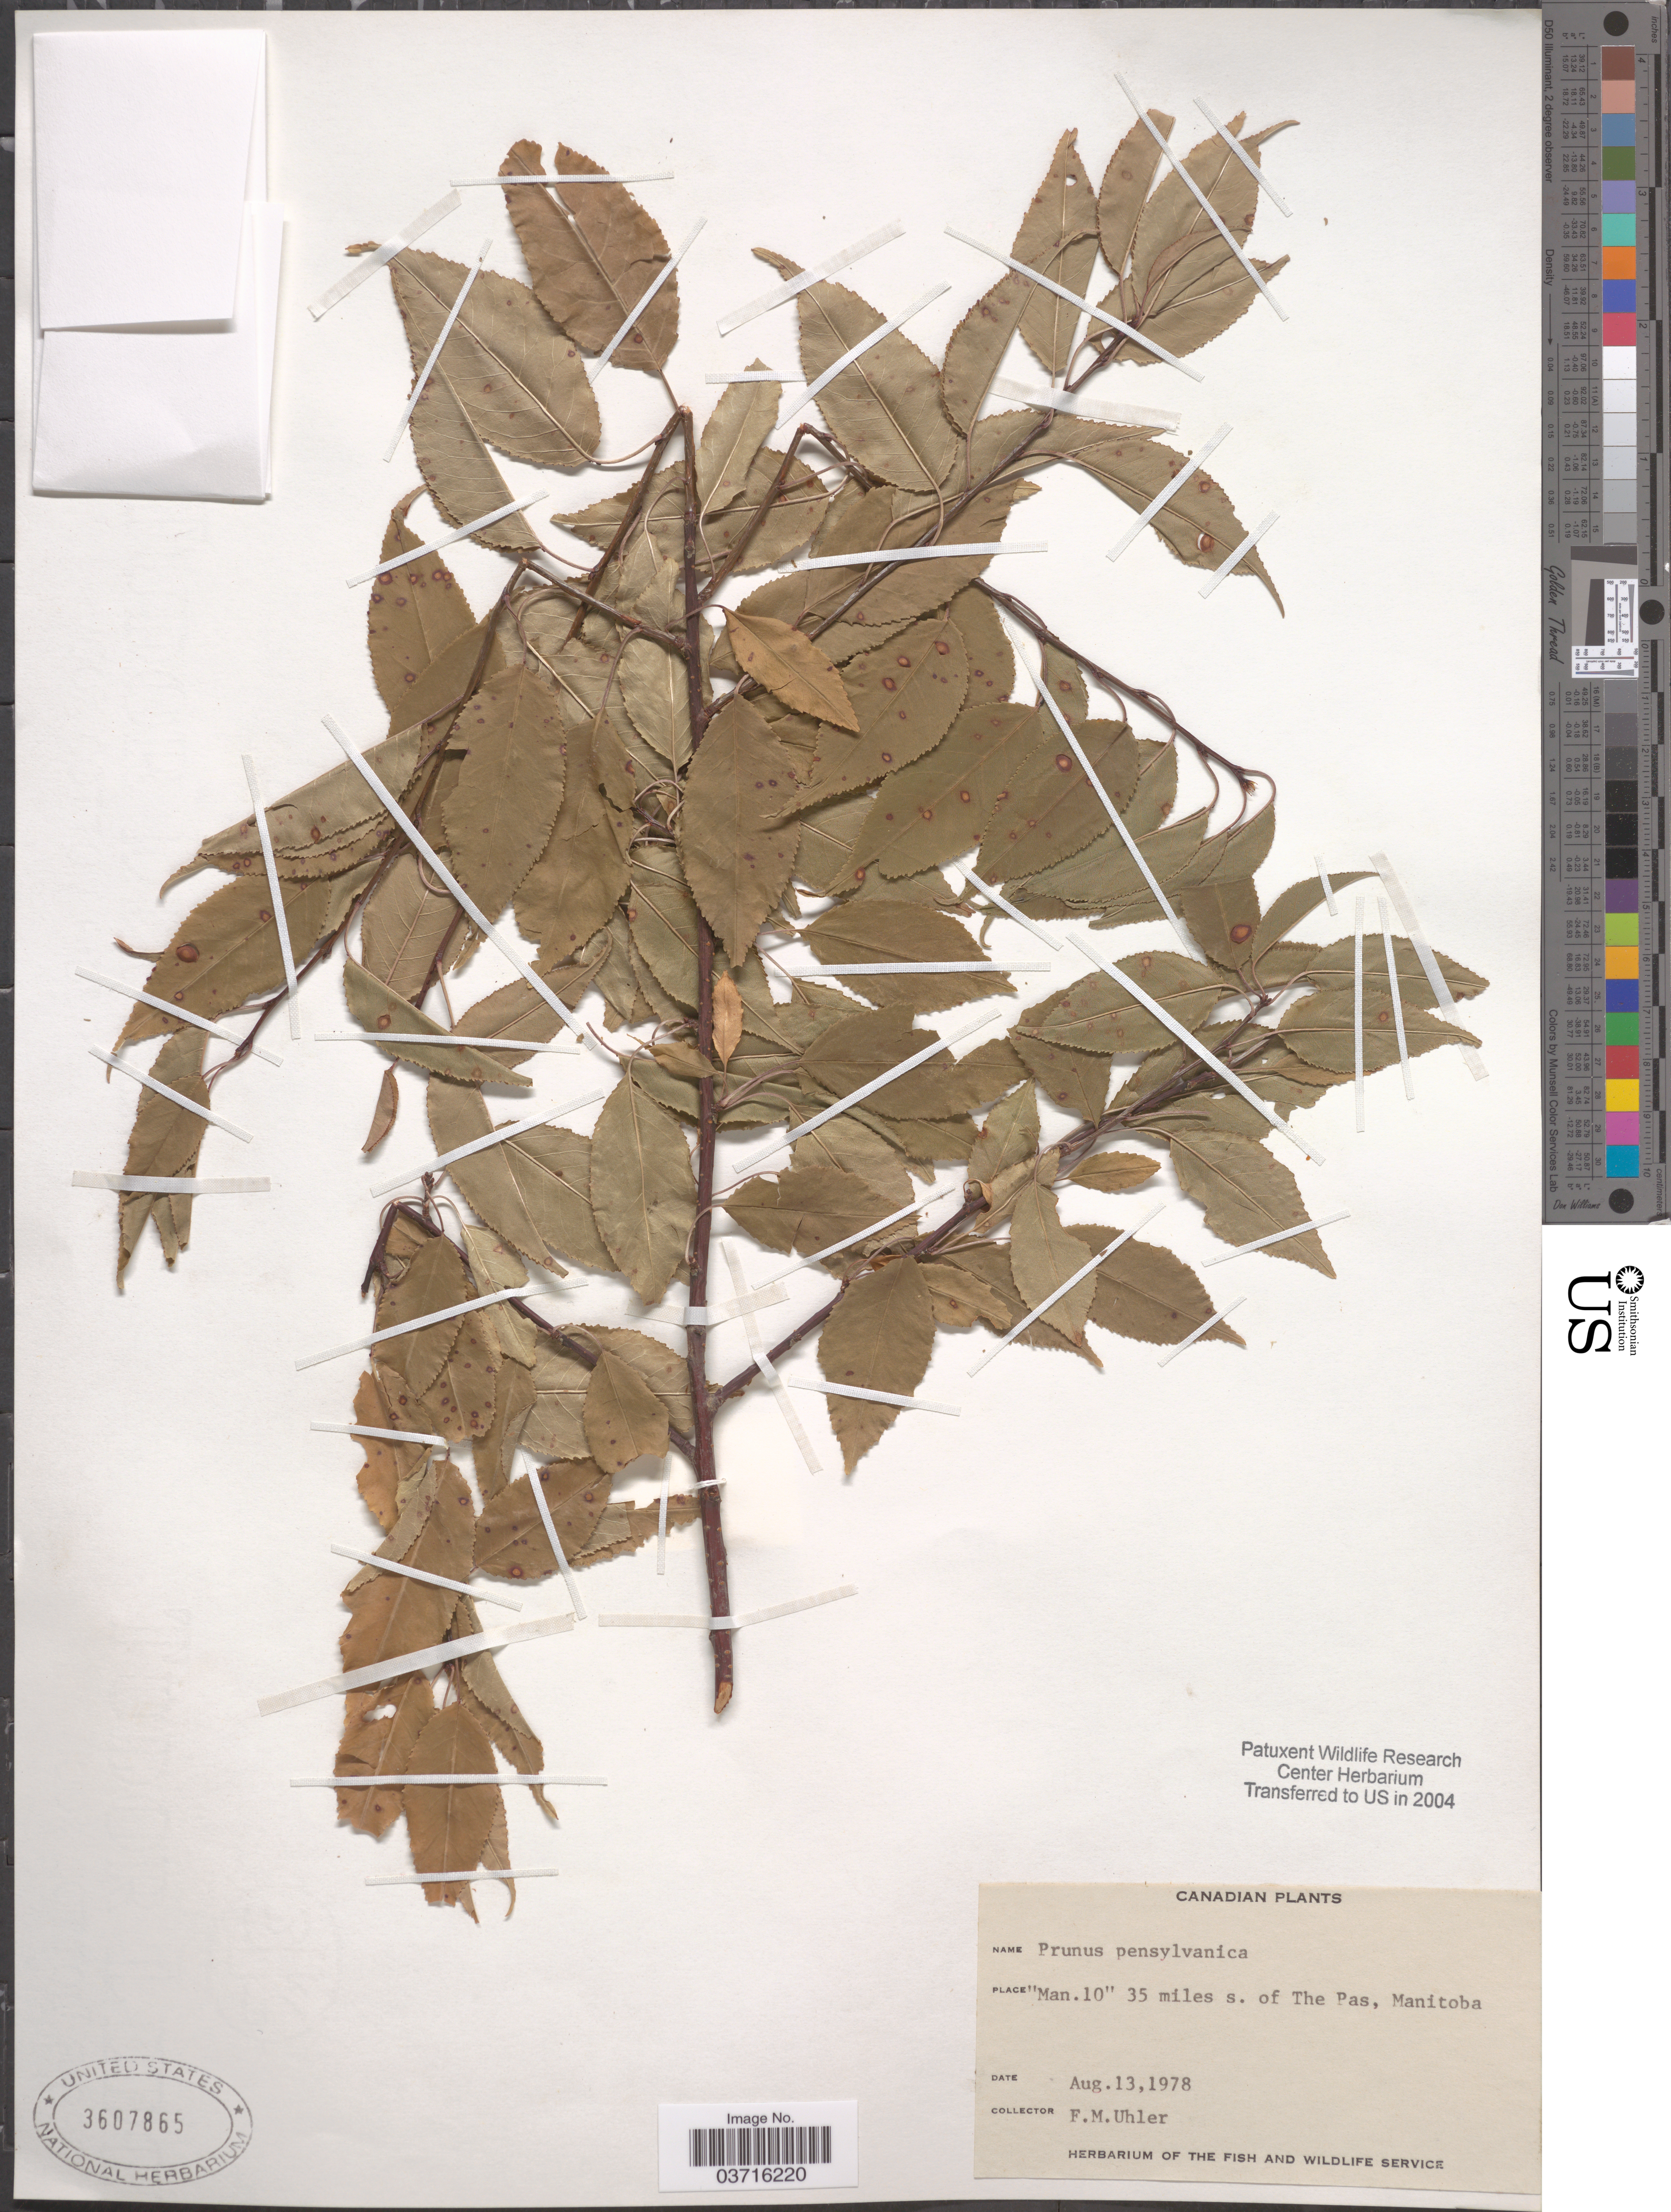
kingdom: Plantae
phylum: Tracheophyta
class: Magnoliopsida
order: Rosales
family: Rosaceae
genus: Prunus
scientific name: Prunus pensylvanica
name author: L. f.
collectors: F. M. Uhler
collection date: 1978-08-13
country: Canada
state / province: Manitoba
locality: Man. 10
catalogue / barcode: US 3607865